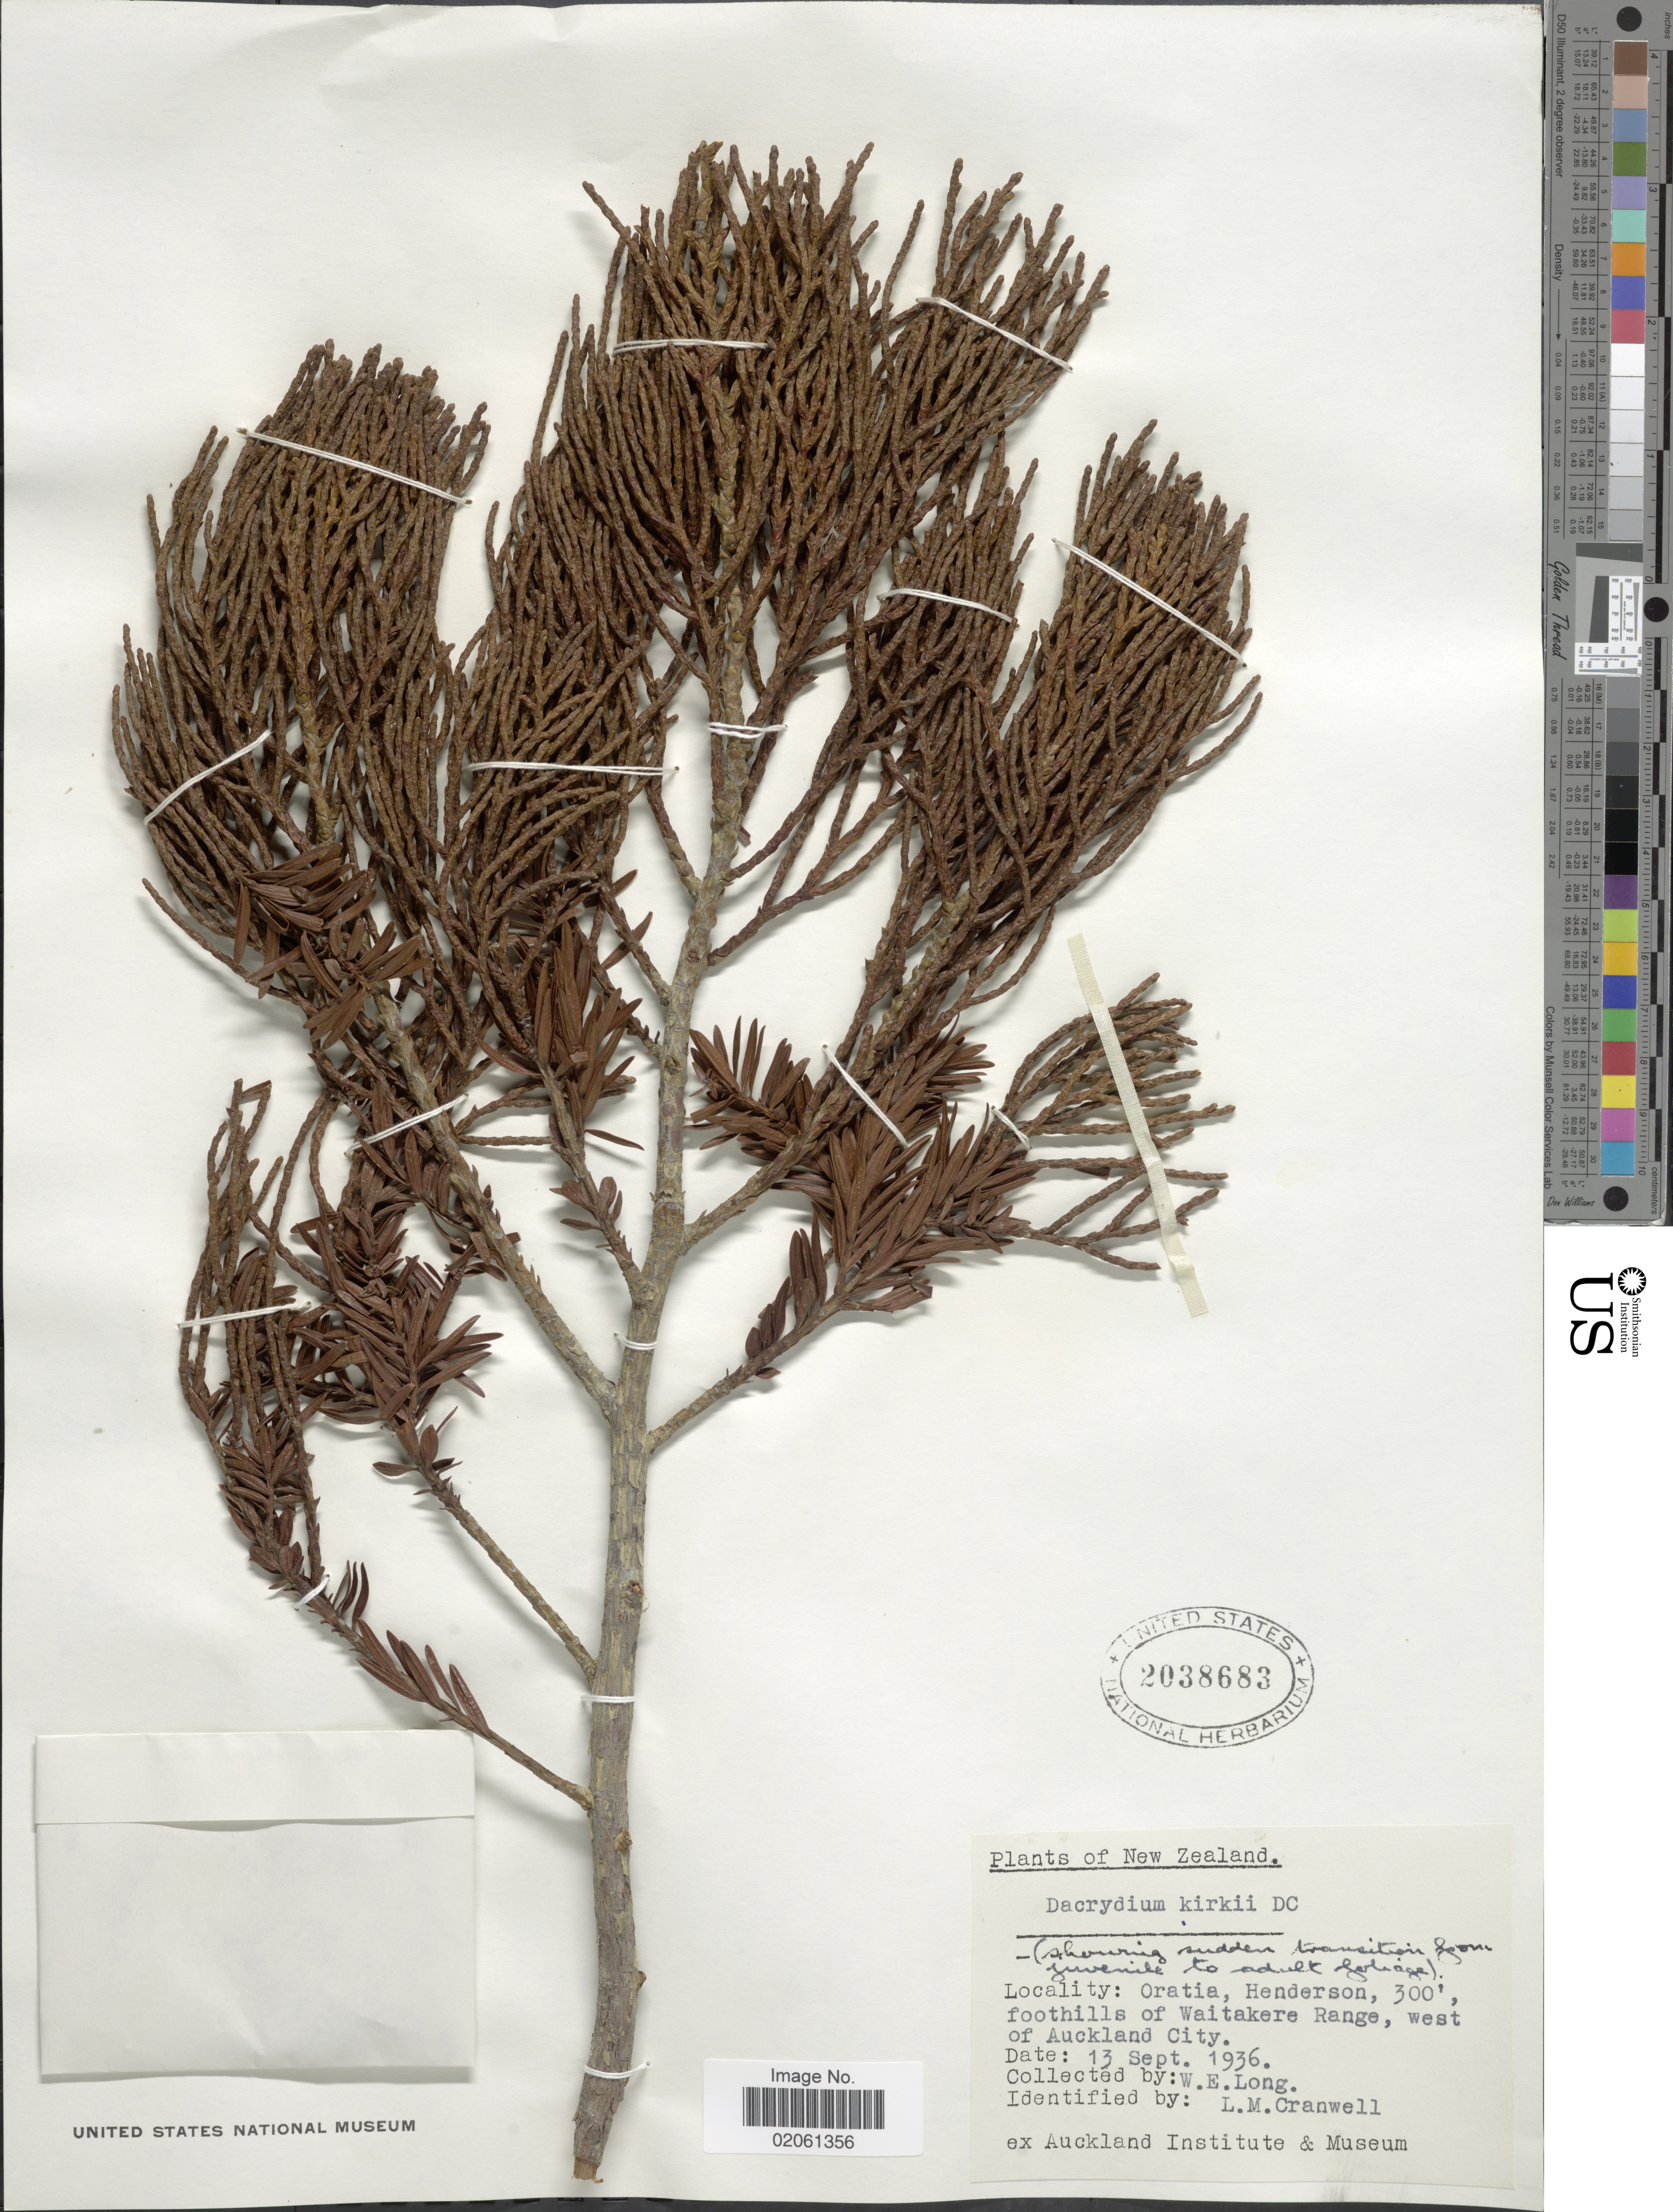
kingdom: Plantae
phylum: Tracheophyta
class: Pinopsida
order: Pinales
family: Podocarpaceae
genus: Dacrydium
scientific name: Dacrydium kirkii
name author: F. Muell. ex Parl.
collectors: W. Long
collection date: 1936-09-13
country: New Zealand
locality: Oratia, Henderson. Foothills of Waitakere range, west of Auckland City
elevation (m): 91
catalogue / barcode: US 2038683